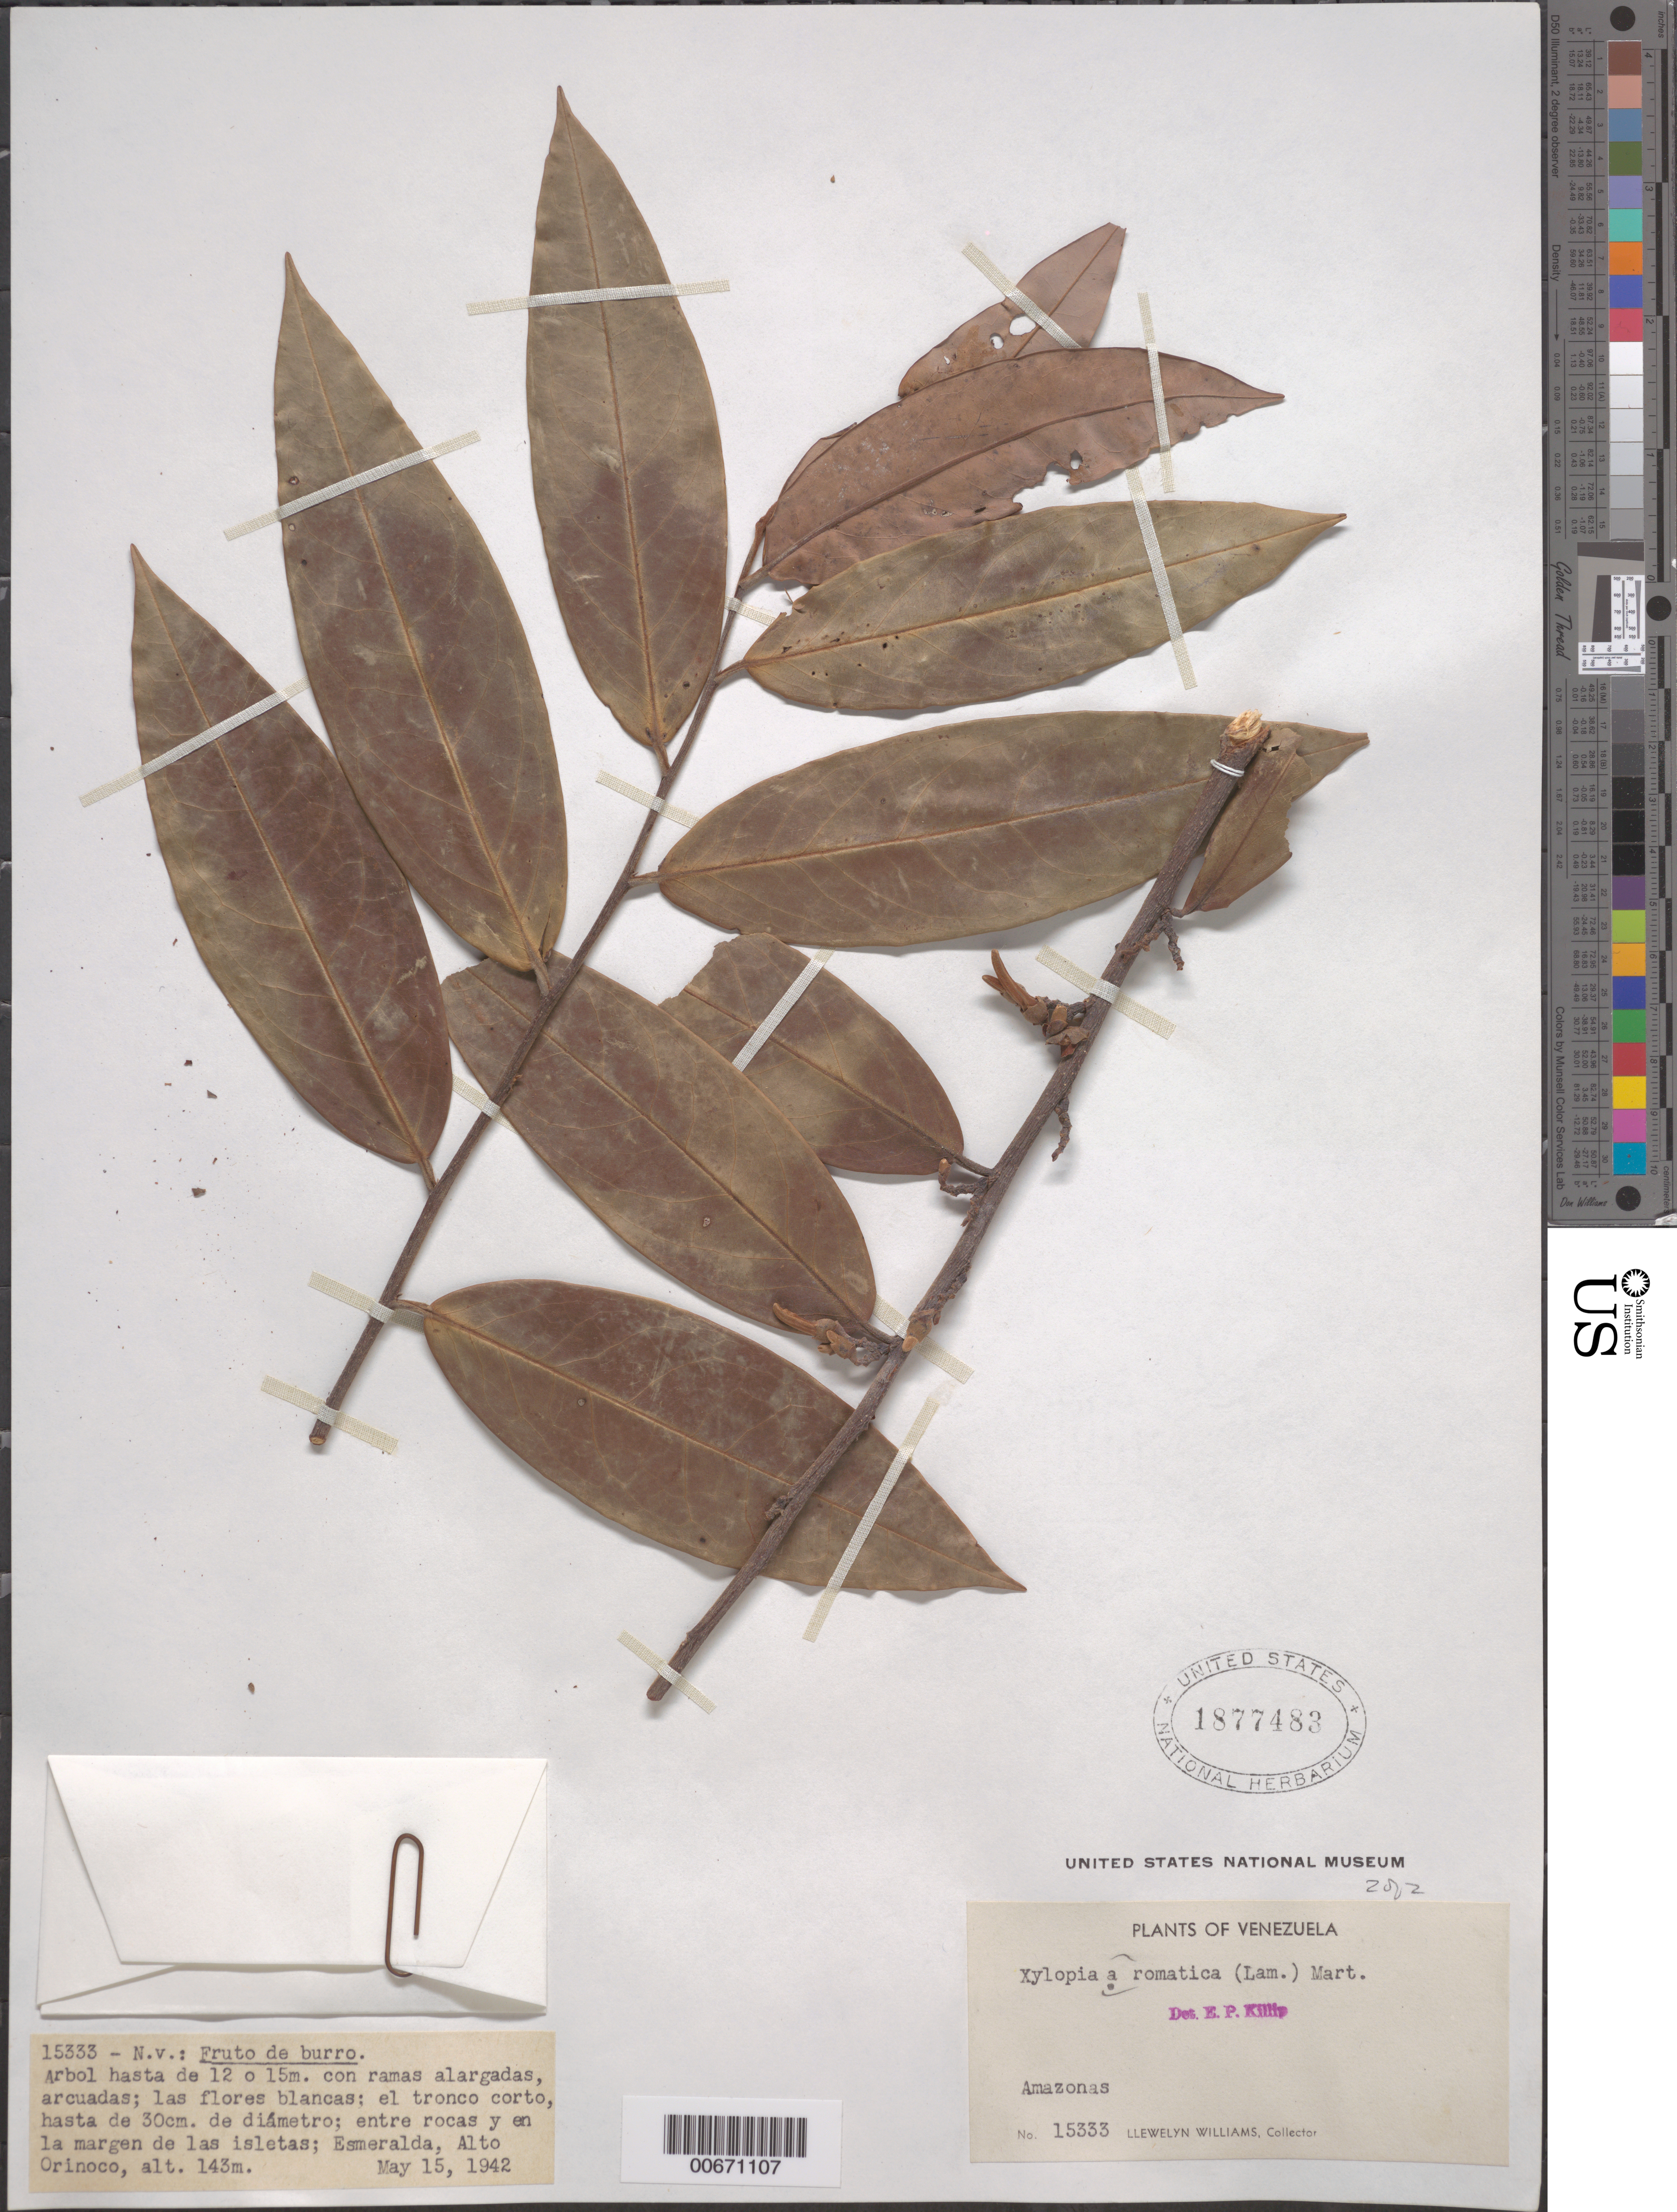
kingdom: Plantae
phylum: Tracheophyta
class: Magnoliopsida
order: Magnoliales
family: Annonaceae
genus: Xylopia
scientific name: Xylopia aromatica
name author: (Lam.) Mart.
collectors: Ll. Williams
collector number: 15333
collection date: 1942-05-15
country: Venezuela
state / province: Amazonas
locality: Esmeralda, Alto Orinoco.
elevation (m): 143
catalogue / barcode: US 1877483